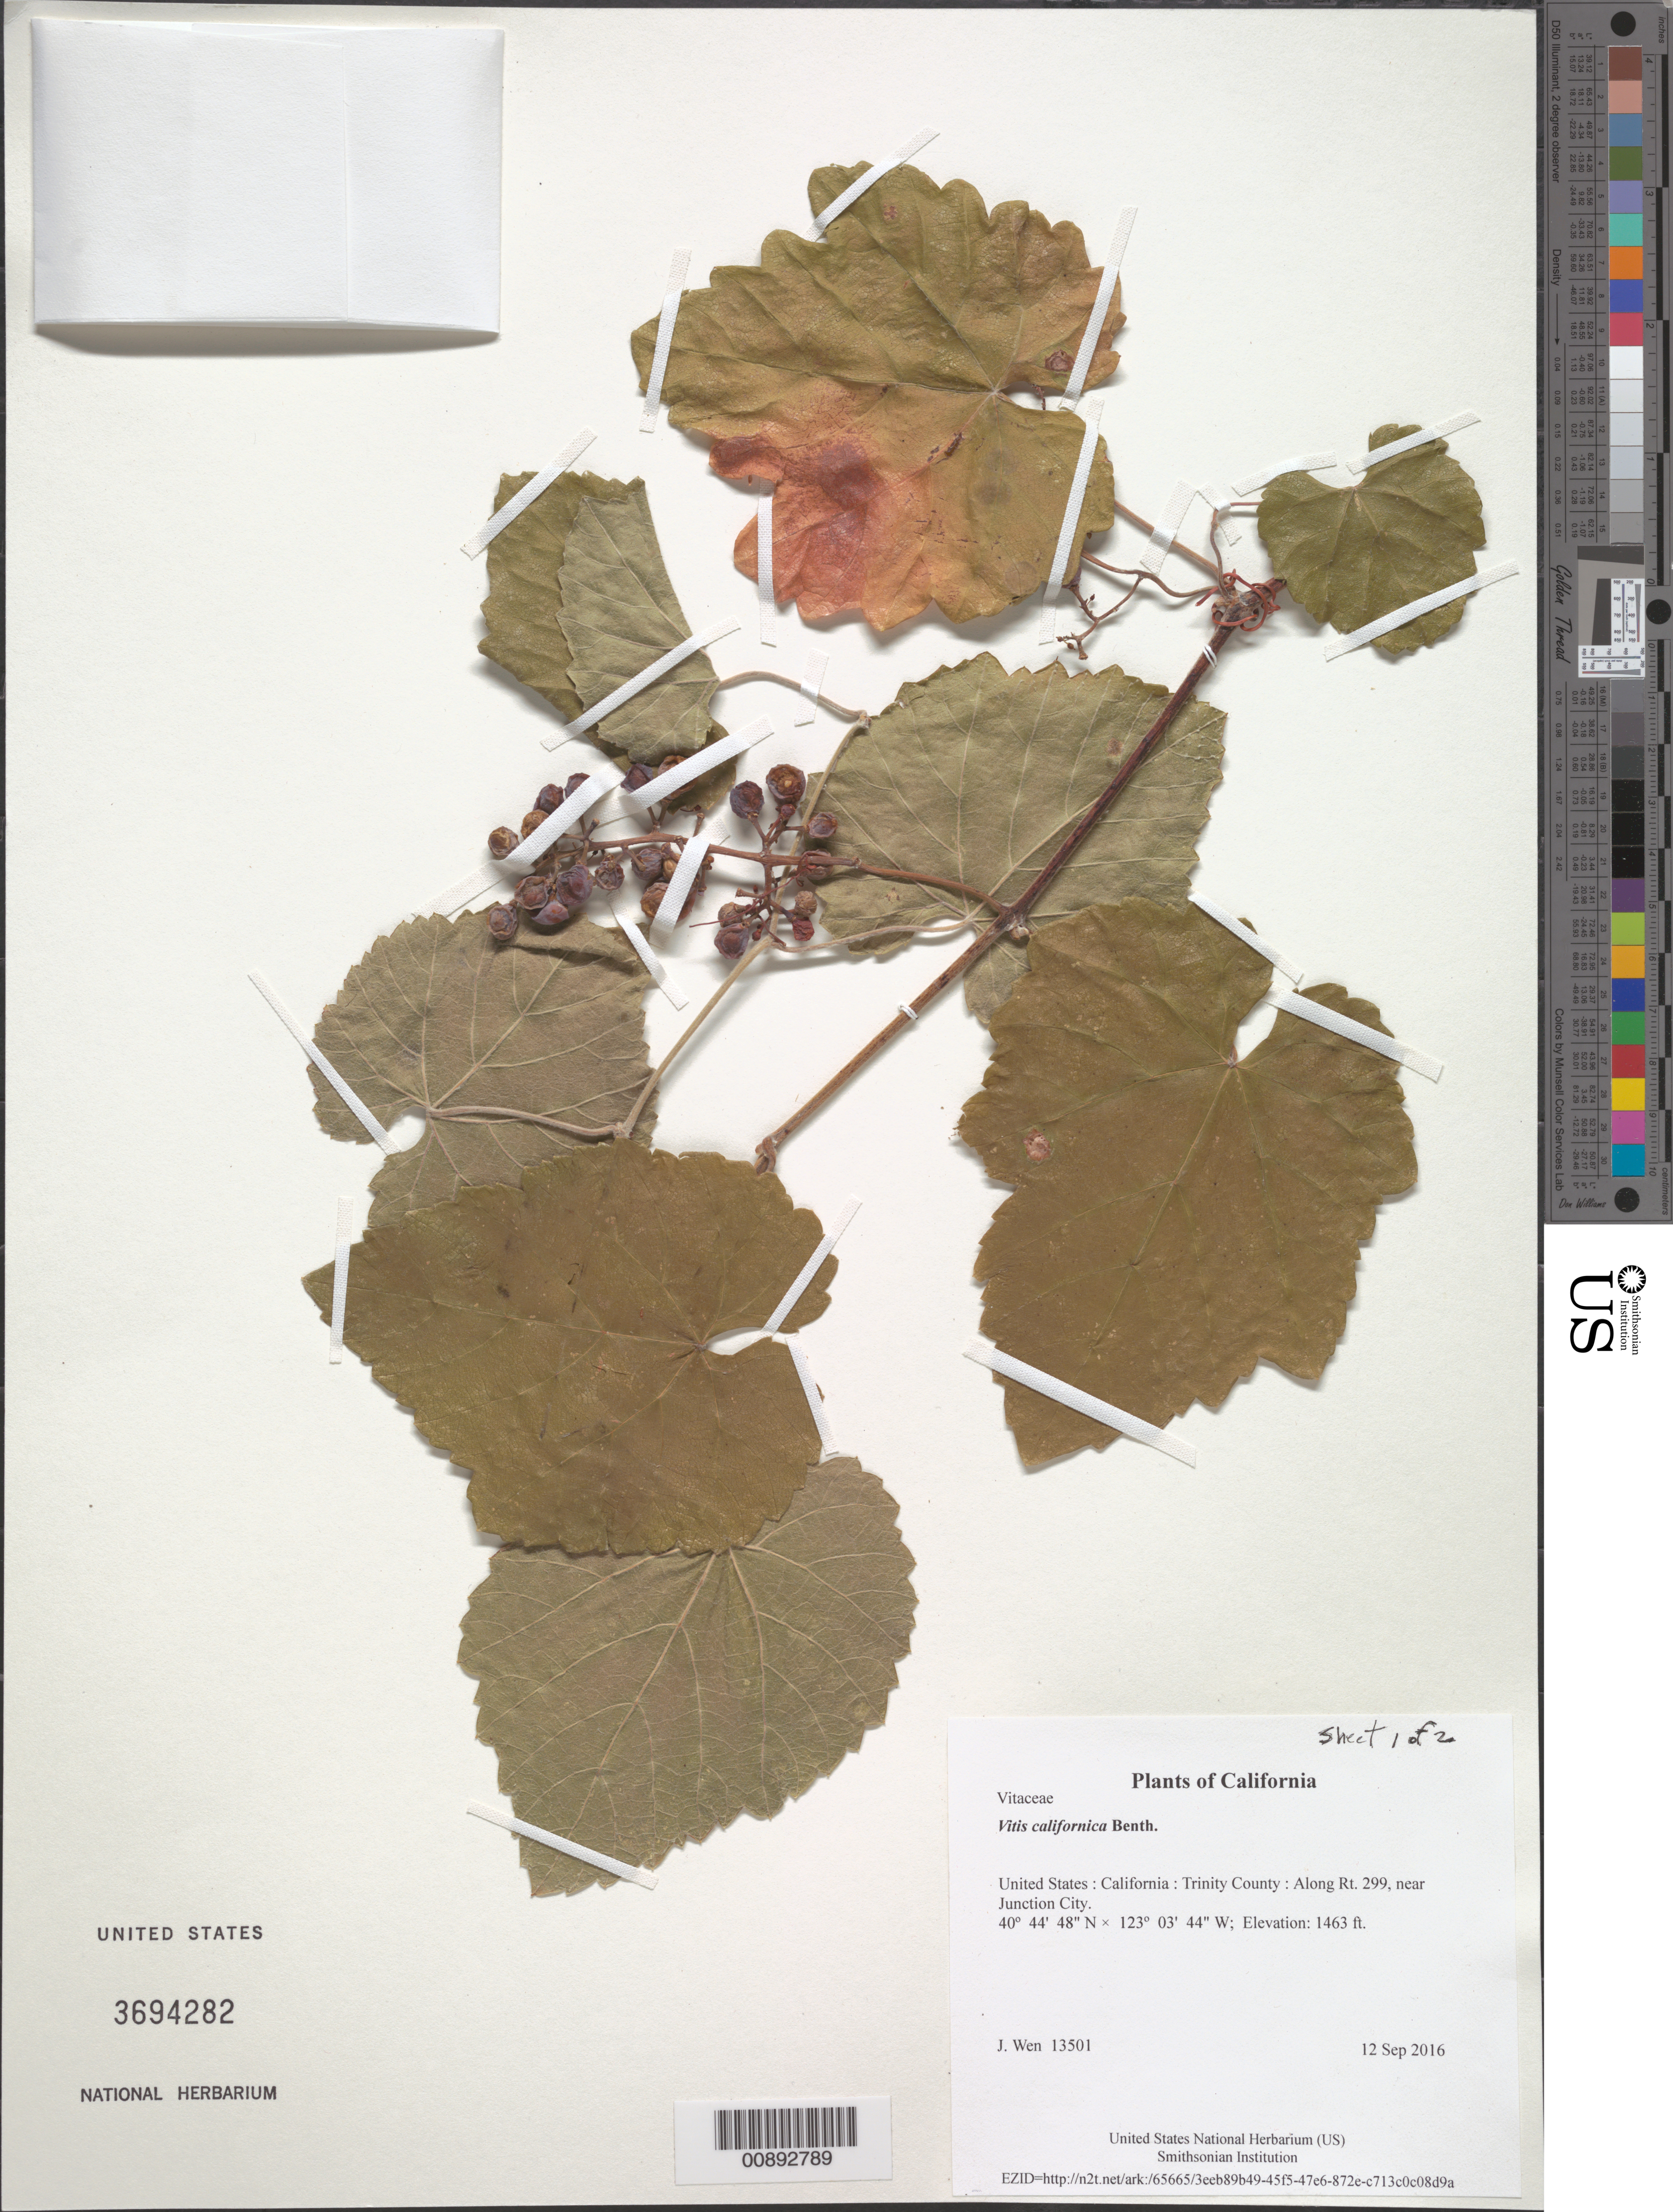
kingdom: Plantae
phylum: Tracheophyta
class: Magnoliopsida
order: Vitales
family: Vitaceae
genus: Vitis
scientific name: Vitis californica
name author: Benth.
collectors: J. Wen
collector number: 13501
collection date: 2016-09-12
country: United States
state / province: California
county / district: Trinity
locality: Along Rt. 299, near Junction City.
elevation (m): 446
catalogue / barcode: US 3692482